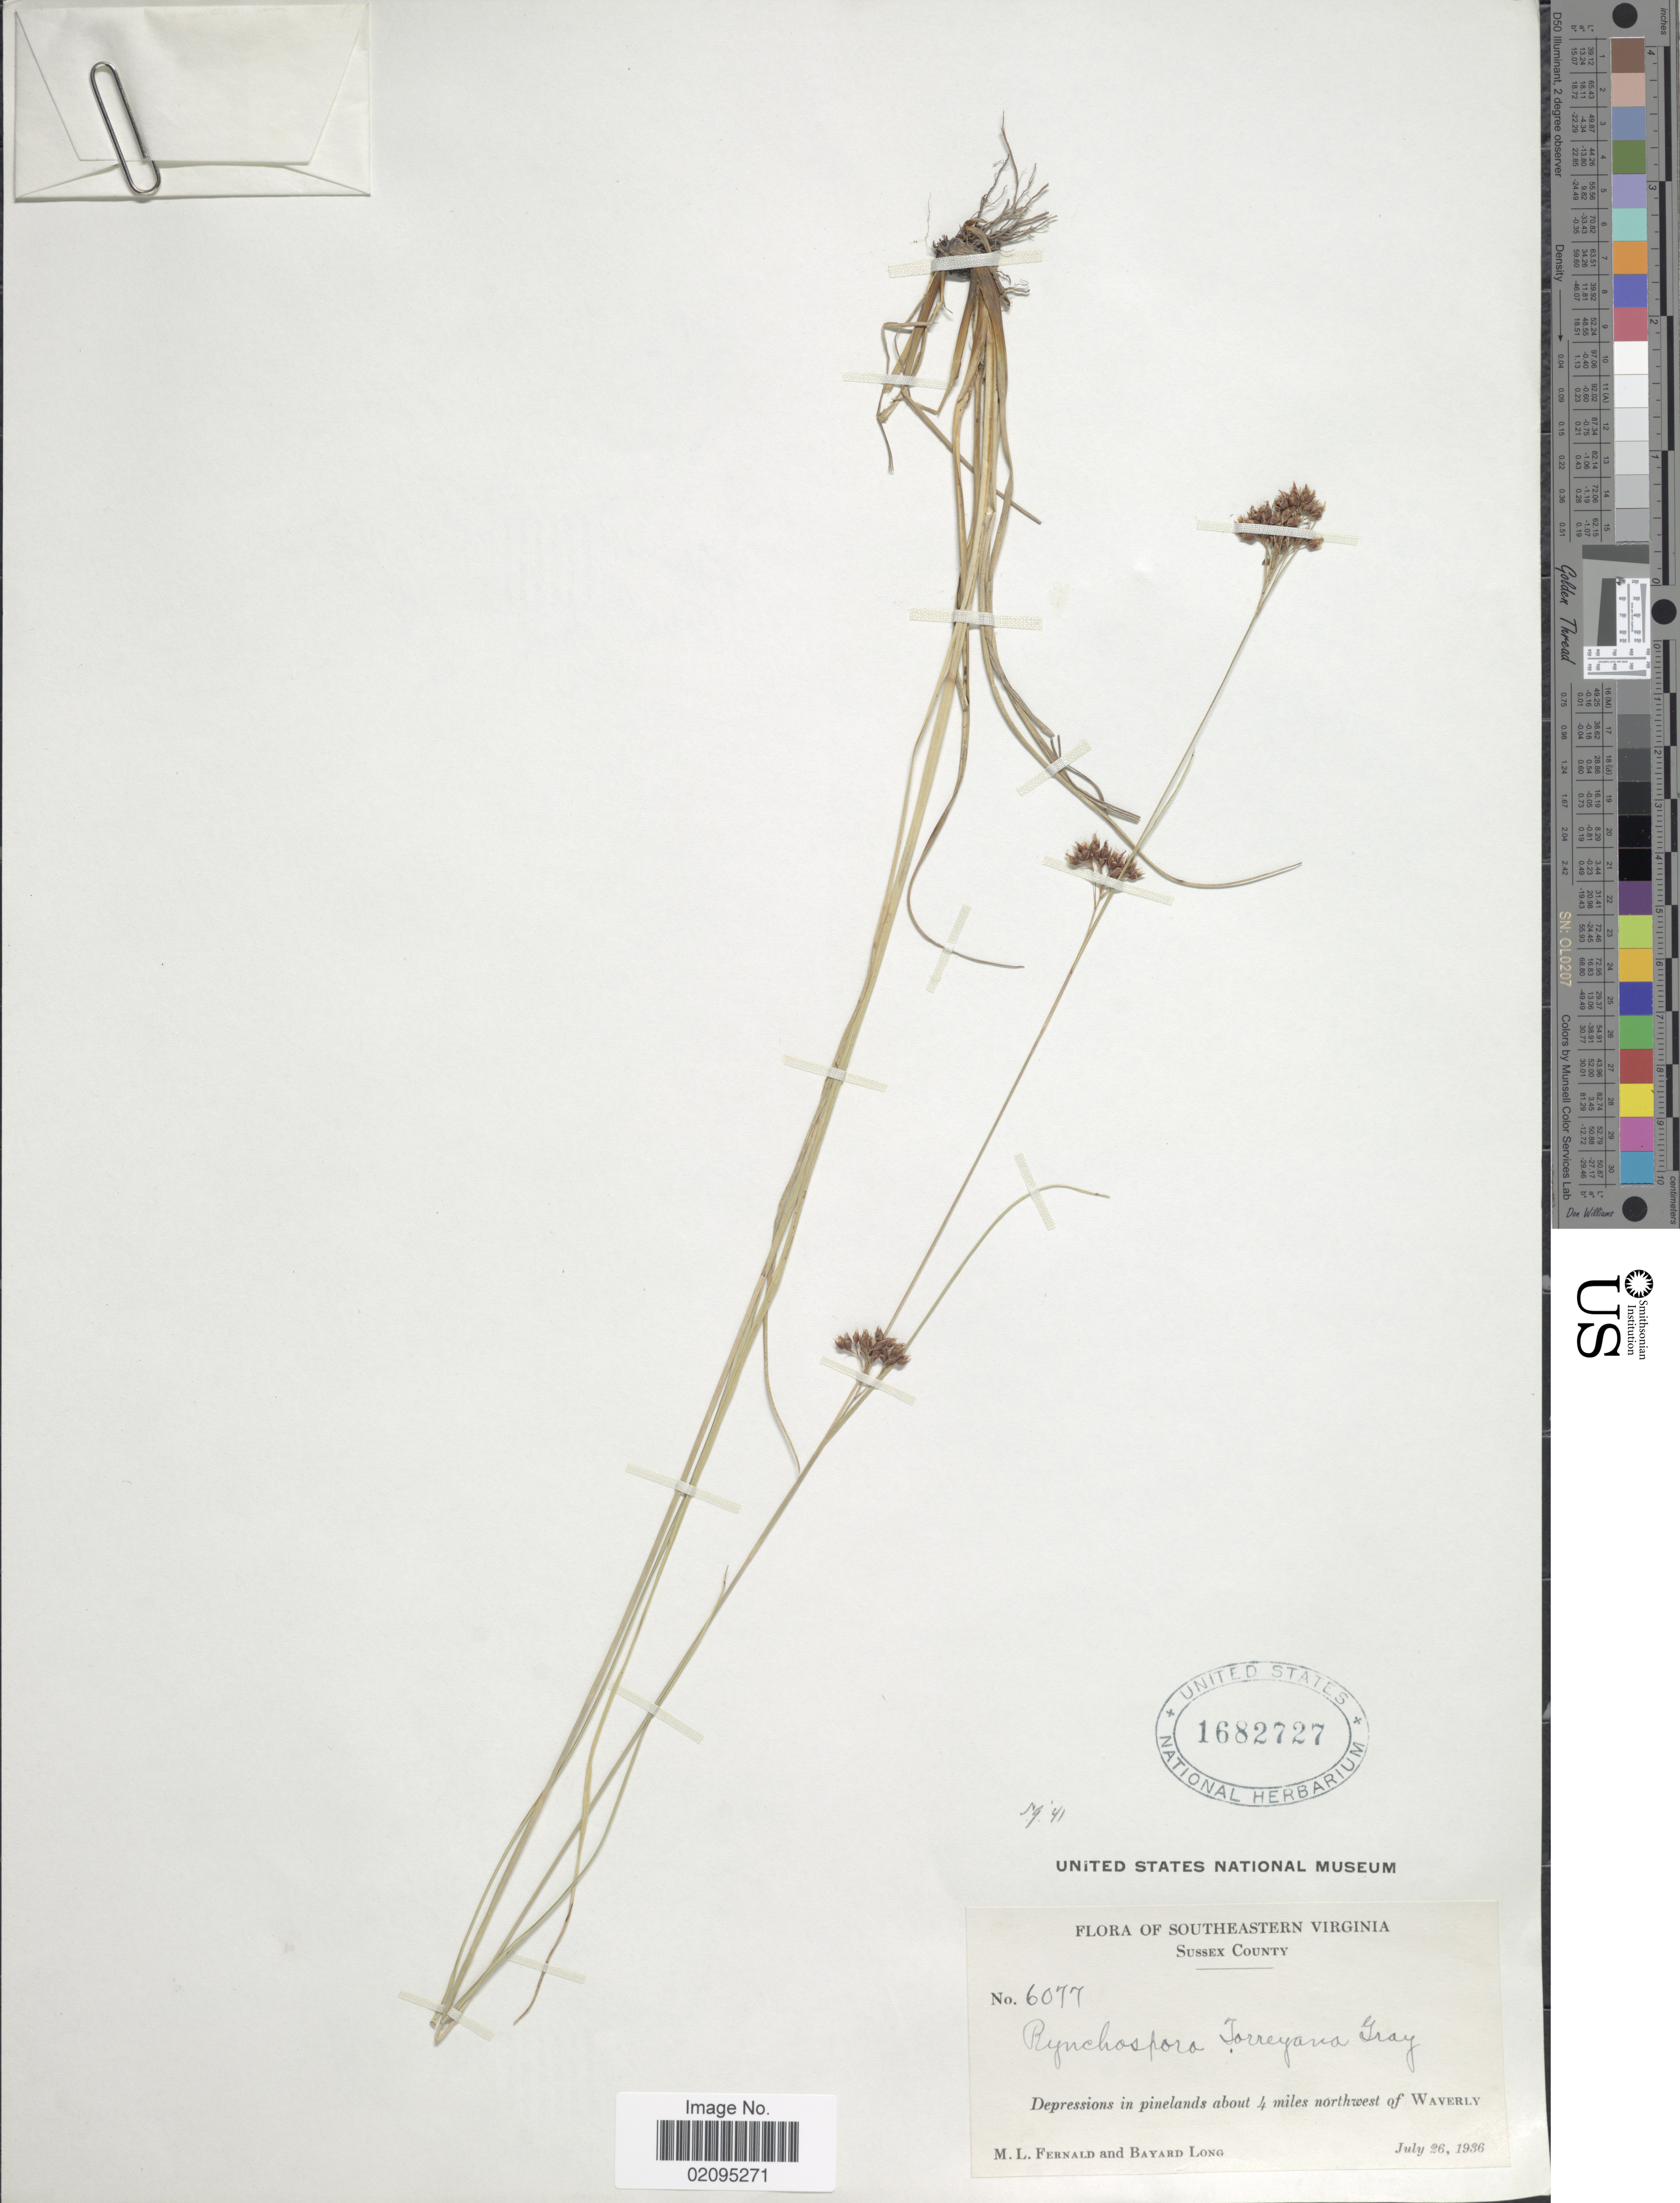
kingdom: Plantae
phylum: Tracheophyta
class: Liliopsida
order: Poales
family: Cyperaceae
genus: Rhynchospora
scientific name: Rhynchospora torreyana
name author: A. Gray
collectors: M. L. Fernald & B. Long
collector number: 6077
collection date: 1936-07-26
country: United States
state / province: Virginia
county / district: Sussex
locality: Southeastern Virginia, Sussex County, depressions in pinelands about 4 miles northwest of Waverly.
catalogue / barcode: US 1682727